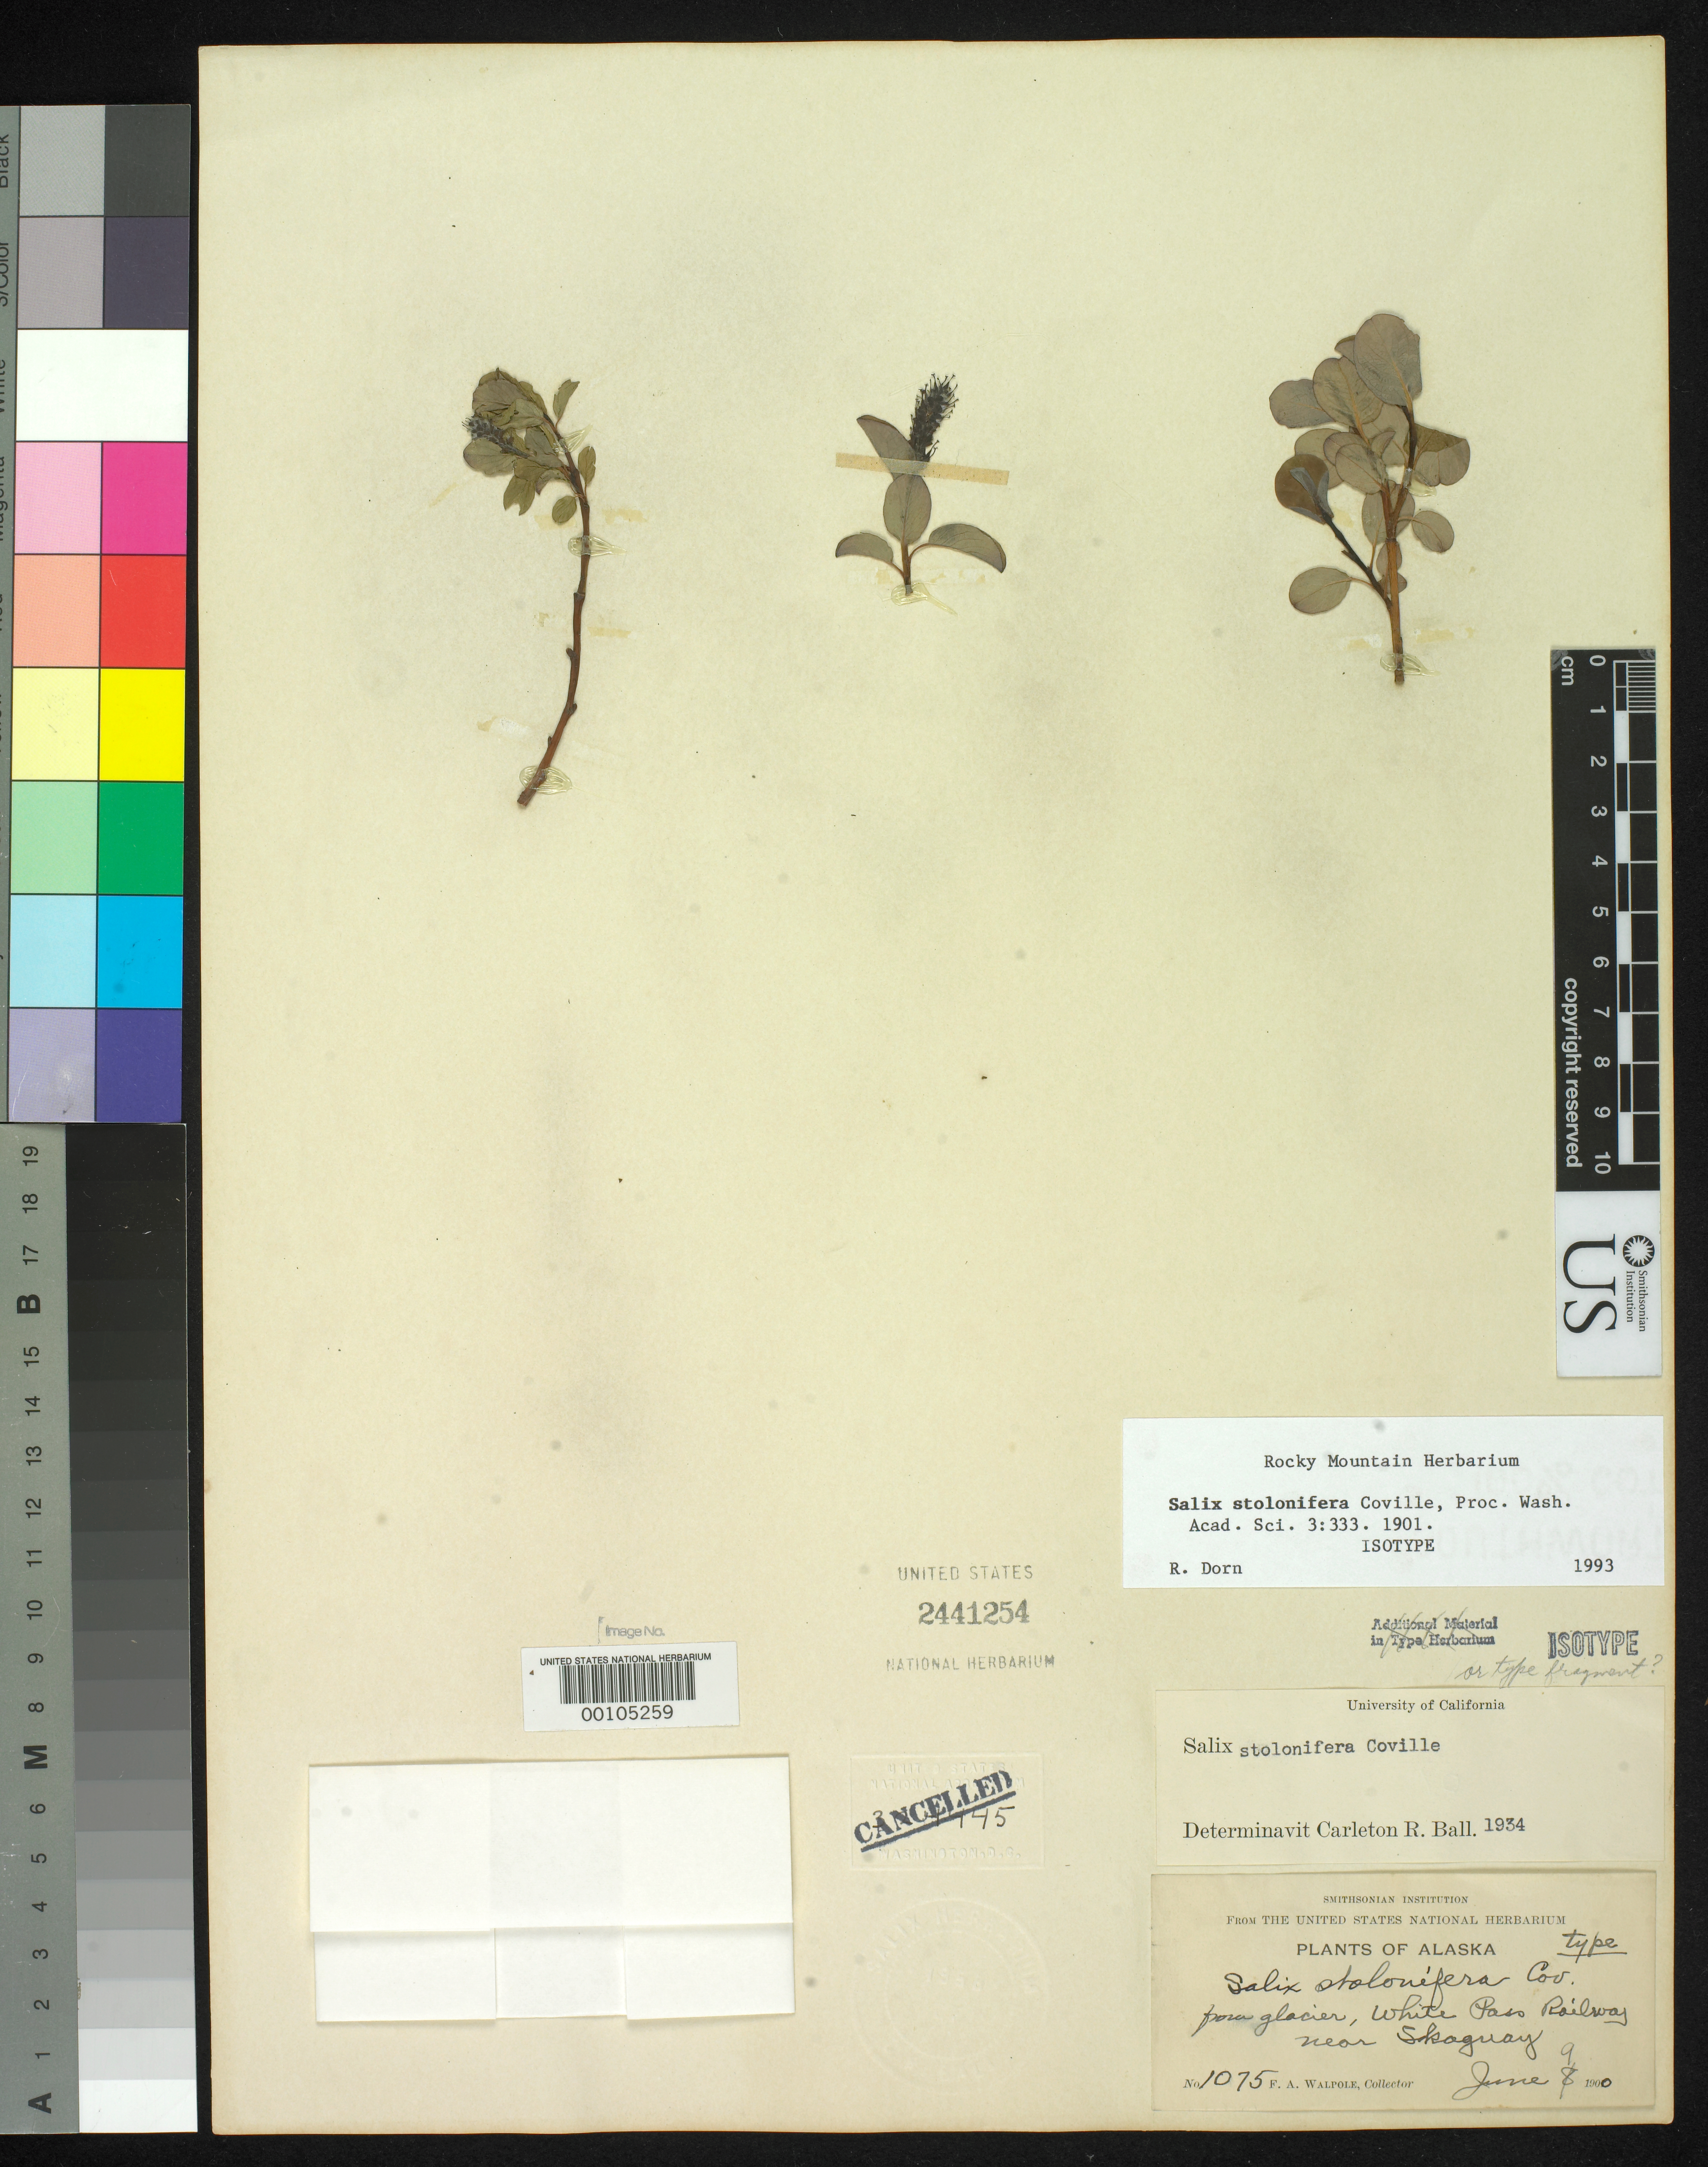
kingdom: Plantae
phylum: Tracheophyta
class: Magnoliopsida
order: Malpighiales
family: Salicaceae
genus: Salix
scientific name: Salix stolonifera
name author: Coville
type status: Isotype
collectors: F. Walpole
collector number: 1075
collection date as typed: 09 Jun 1900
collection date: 1900-06-09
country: United States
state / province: Alaska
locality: From Glacier, White Pass railway, near Skaguay.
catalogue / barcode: US 2441254